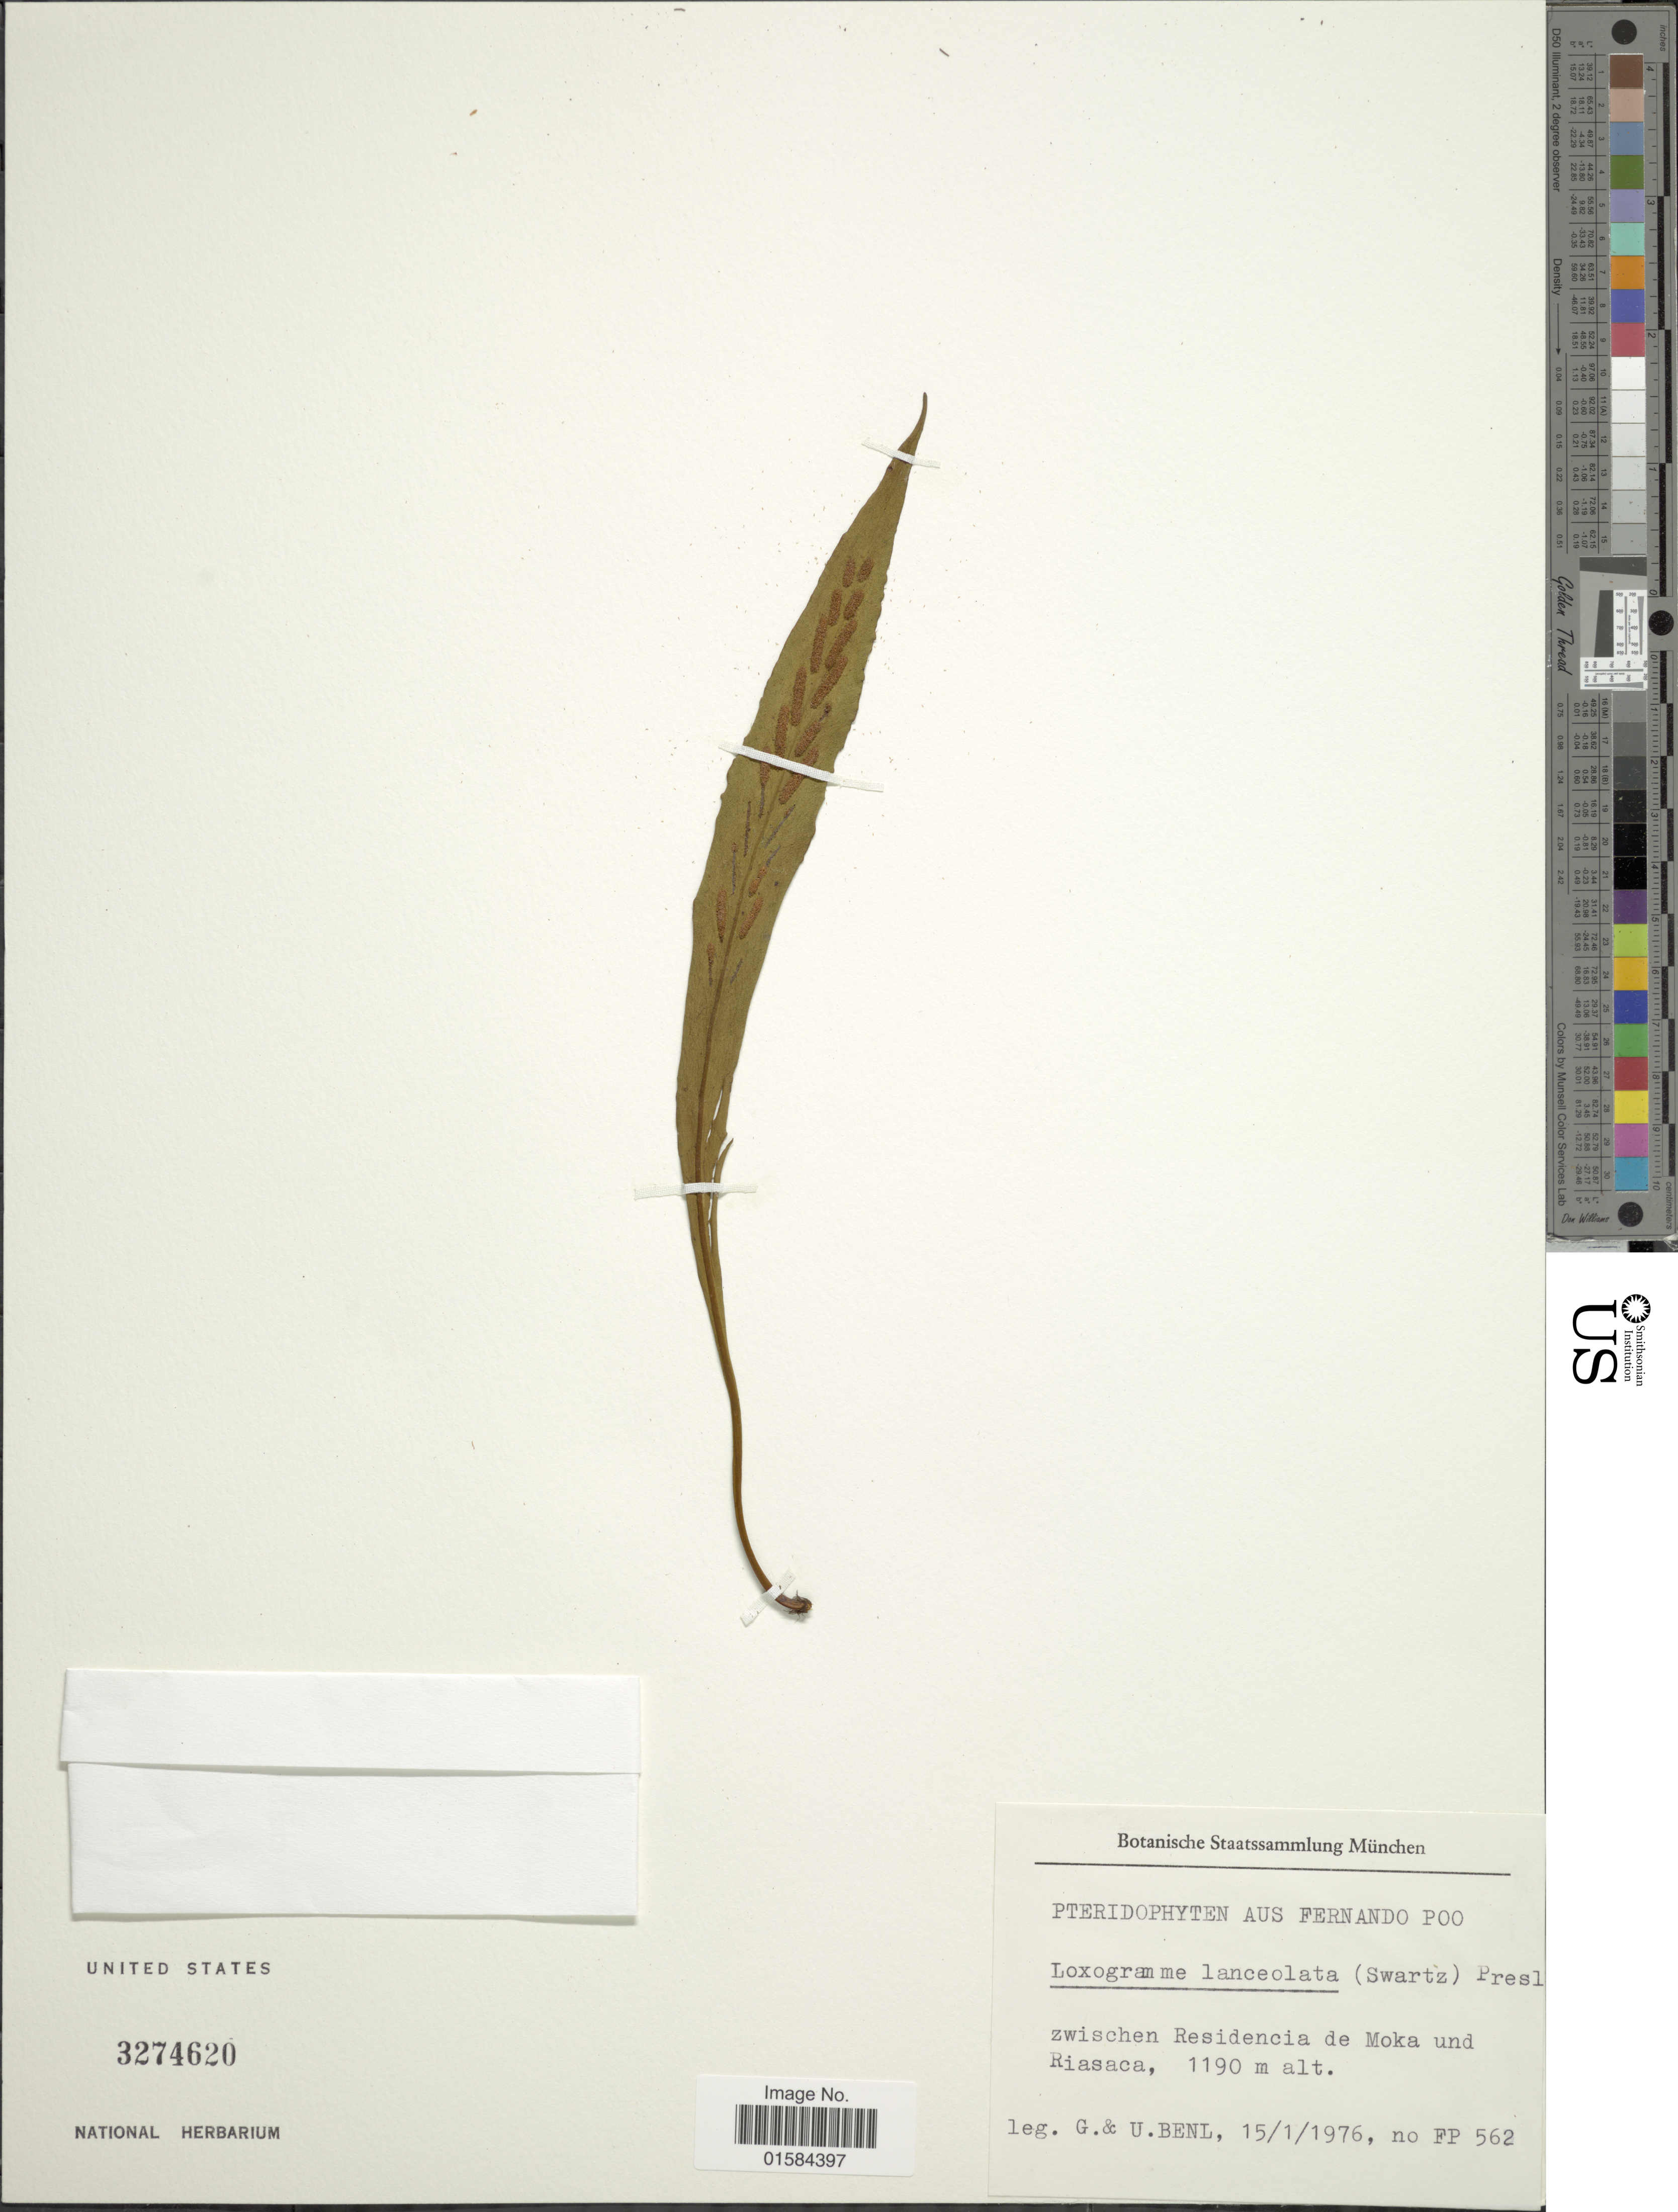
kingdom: Plantae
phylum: Tracheophyta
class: Polypodiopsida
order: Polypodiales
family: Polypodiaceae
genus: Loxogramme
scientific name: Loxogramme lanceolata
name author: (Sw.) C. Presl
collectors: G. Benl & U. Benl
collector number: FP562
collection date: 1976-01-15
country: Mauritius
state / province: Moka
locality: Residencia de Moka und Riasaca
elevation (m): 1190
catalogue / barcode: US 3274620